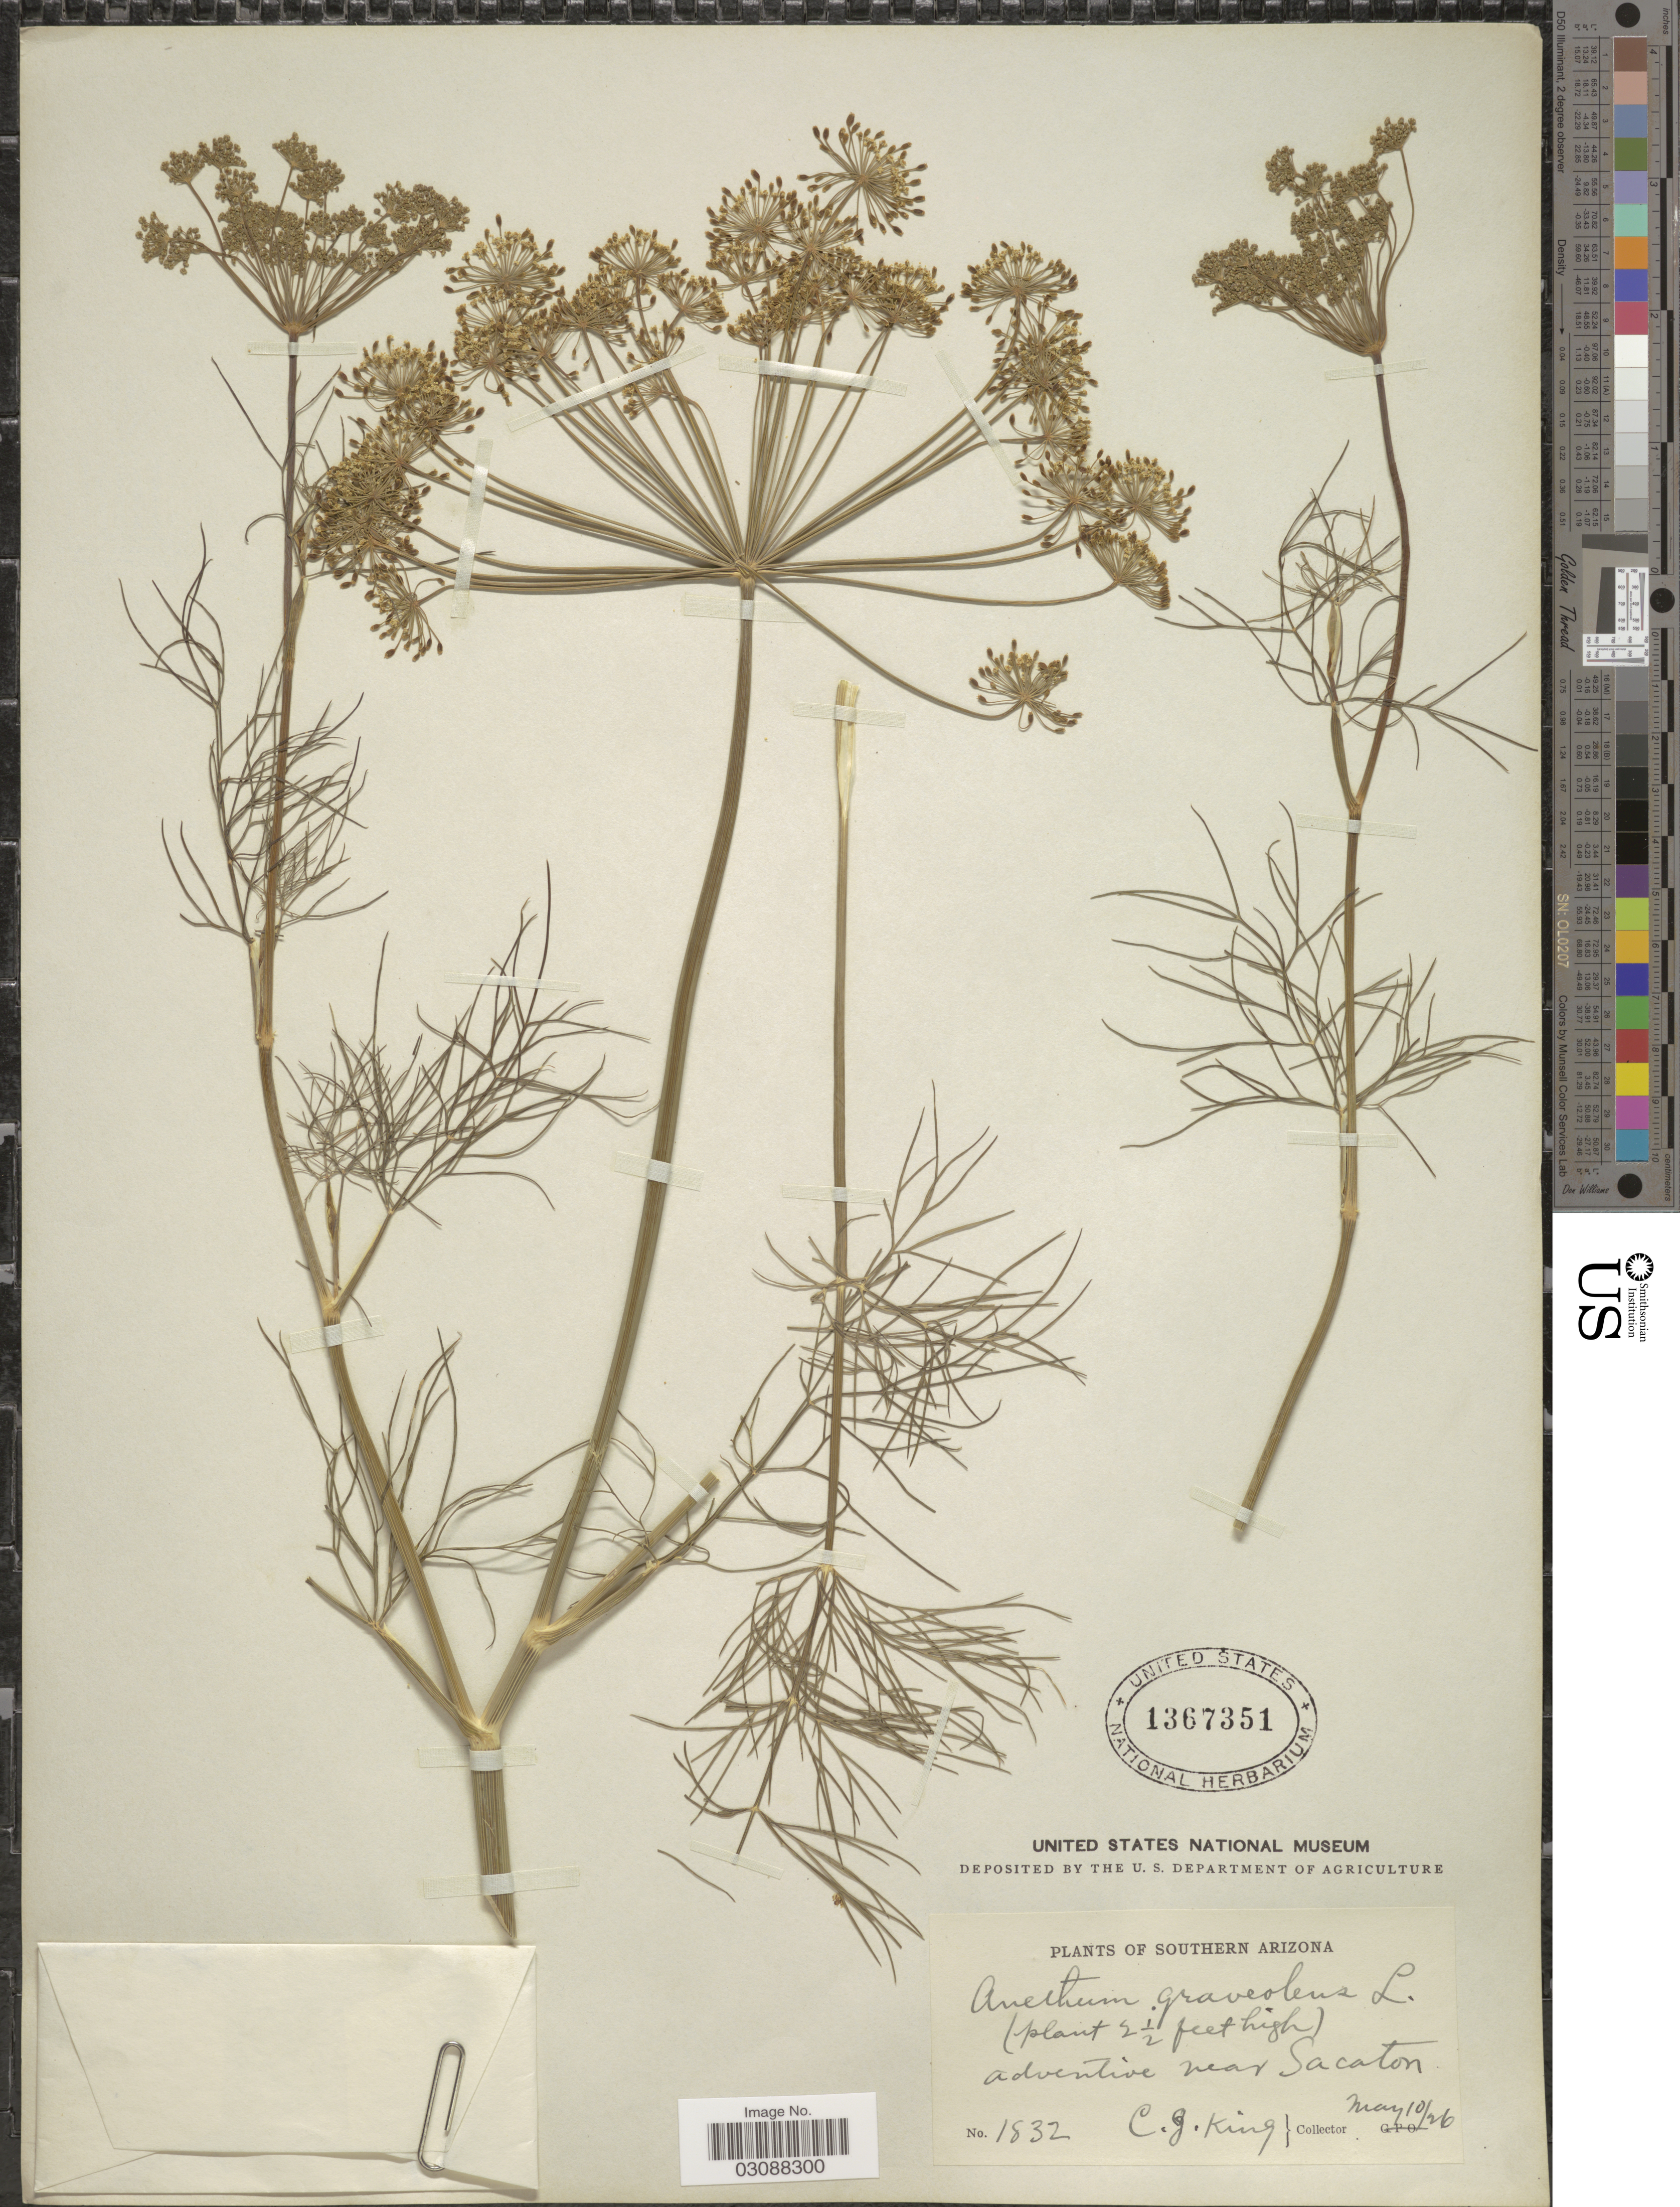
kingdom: Plantae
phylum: Tracheophyta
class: Magnoliopsida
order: Apiales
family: Apiaceae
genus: Anethum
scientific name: Anethum graveolens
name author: L.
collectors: C. J. King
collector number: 1832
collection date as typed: Transcribed d/m/y: 10/5/26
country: United States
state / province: Arizona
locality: Southern Arizona. Near Sacaton.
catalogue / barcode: US 1367351